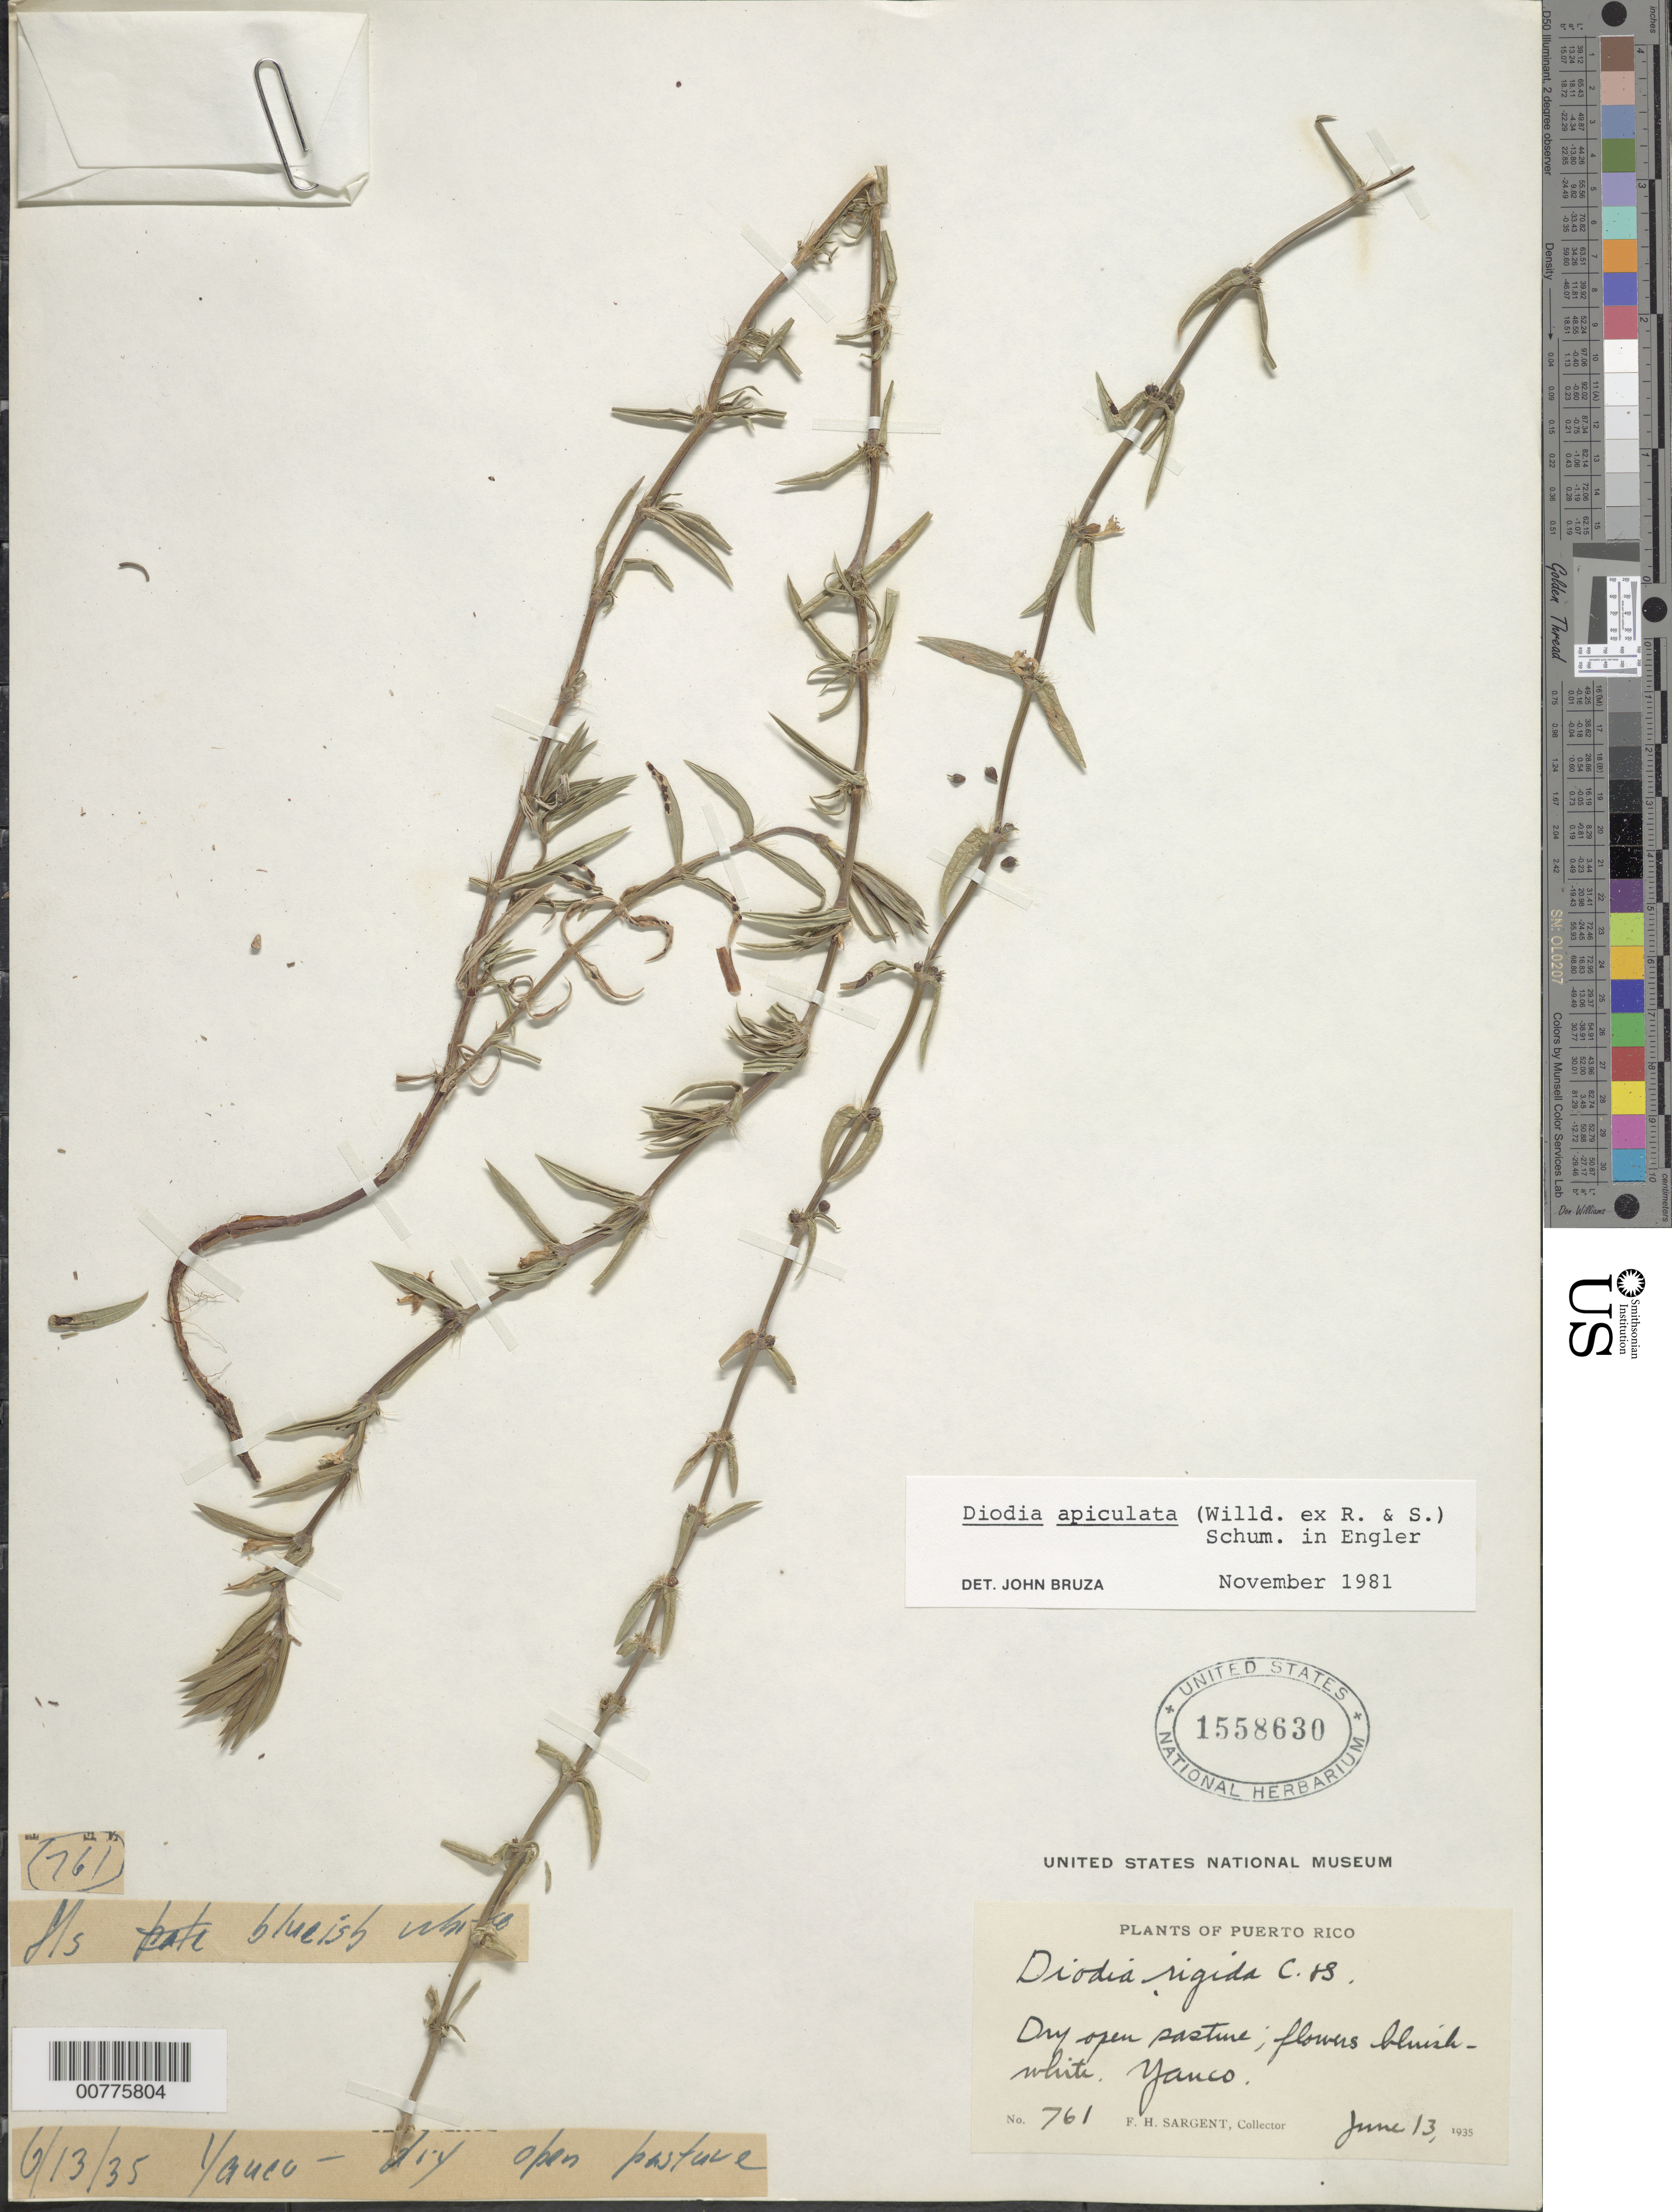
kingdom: Plantae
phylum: Tracheophyta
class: Magnoliopsida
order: Gentianales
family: Rubiaceae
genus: Diodella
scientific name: Diodella apiculata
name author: (Willd. ex Roem. & Schult.) Bacigalupo & E.L. Cabral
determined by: Bruza, J.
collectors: F. H. Sargent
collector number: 761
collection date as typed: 13 Jun 1935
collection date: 1935-06-13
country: Puerto Rico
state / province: Yauco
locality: Yauco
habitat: Dry open pasture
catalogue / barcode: US 1558630